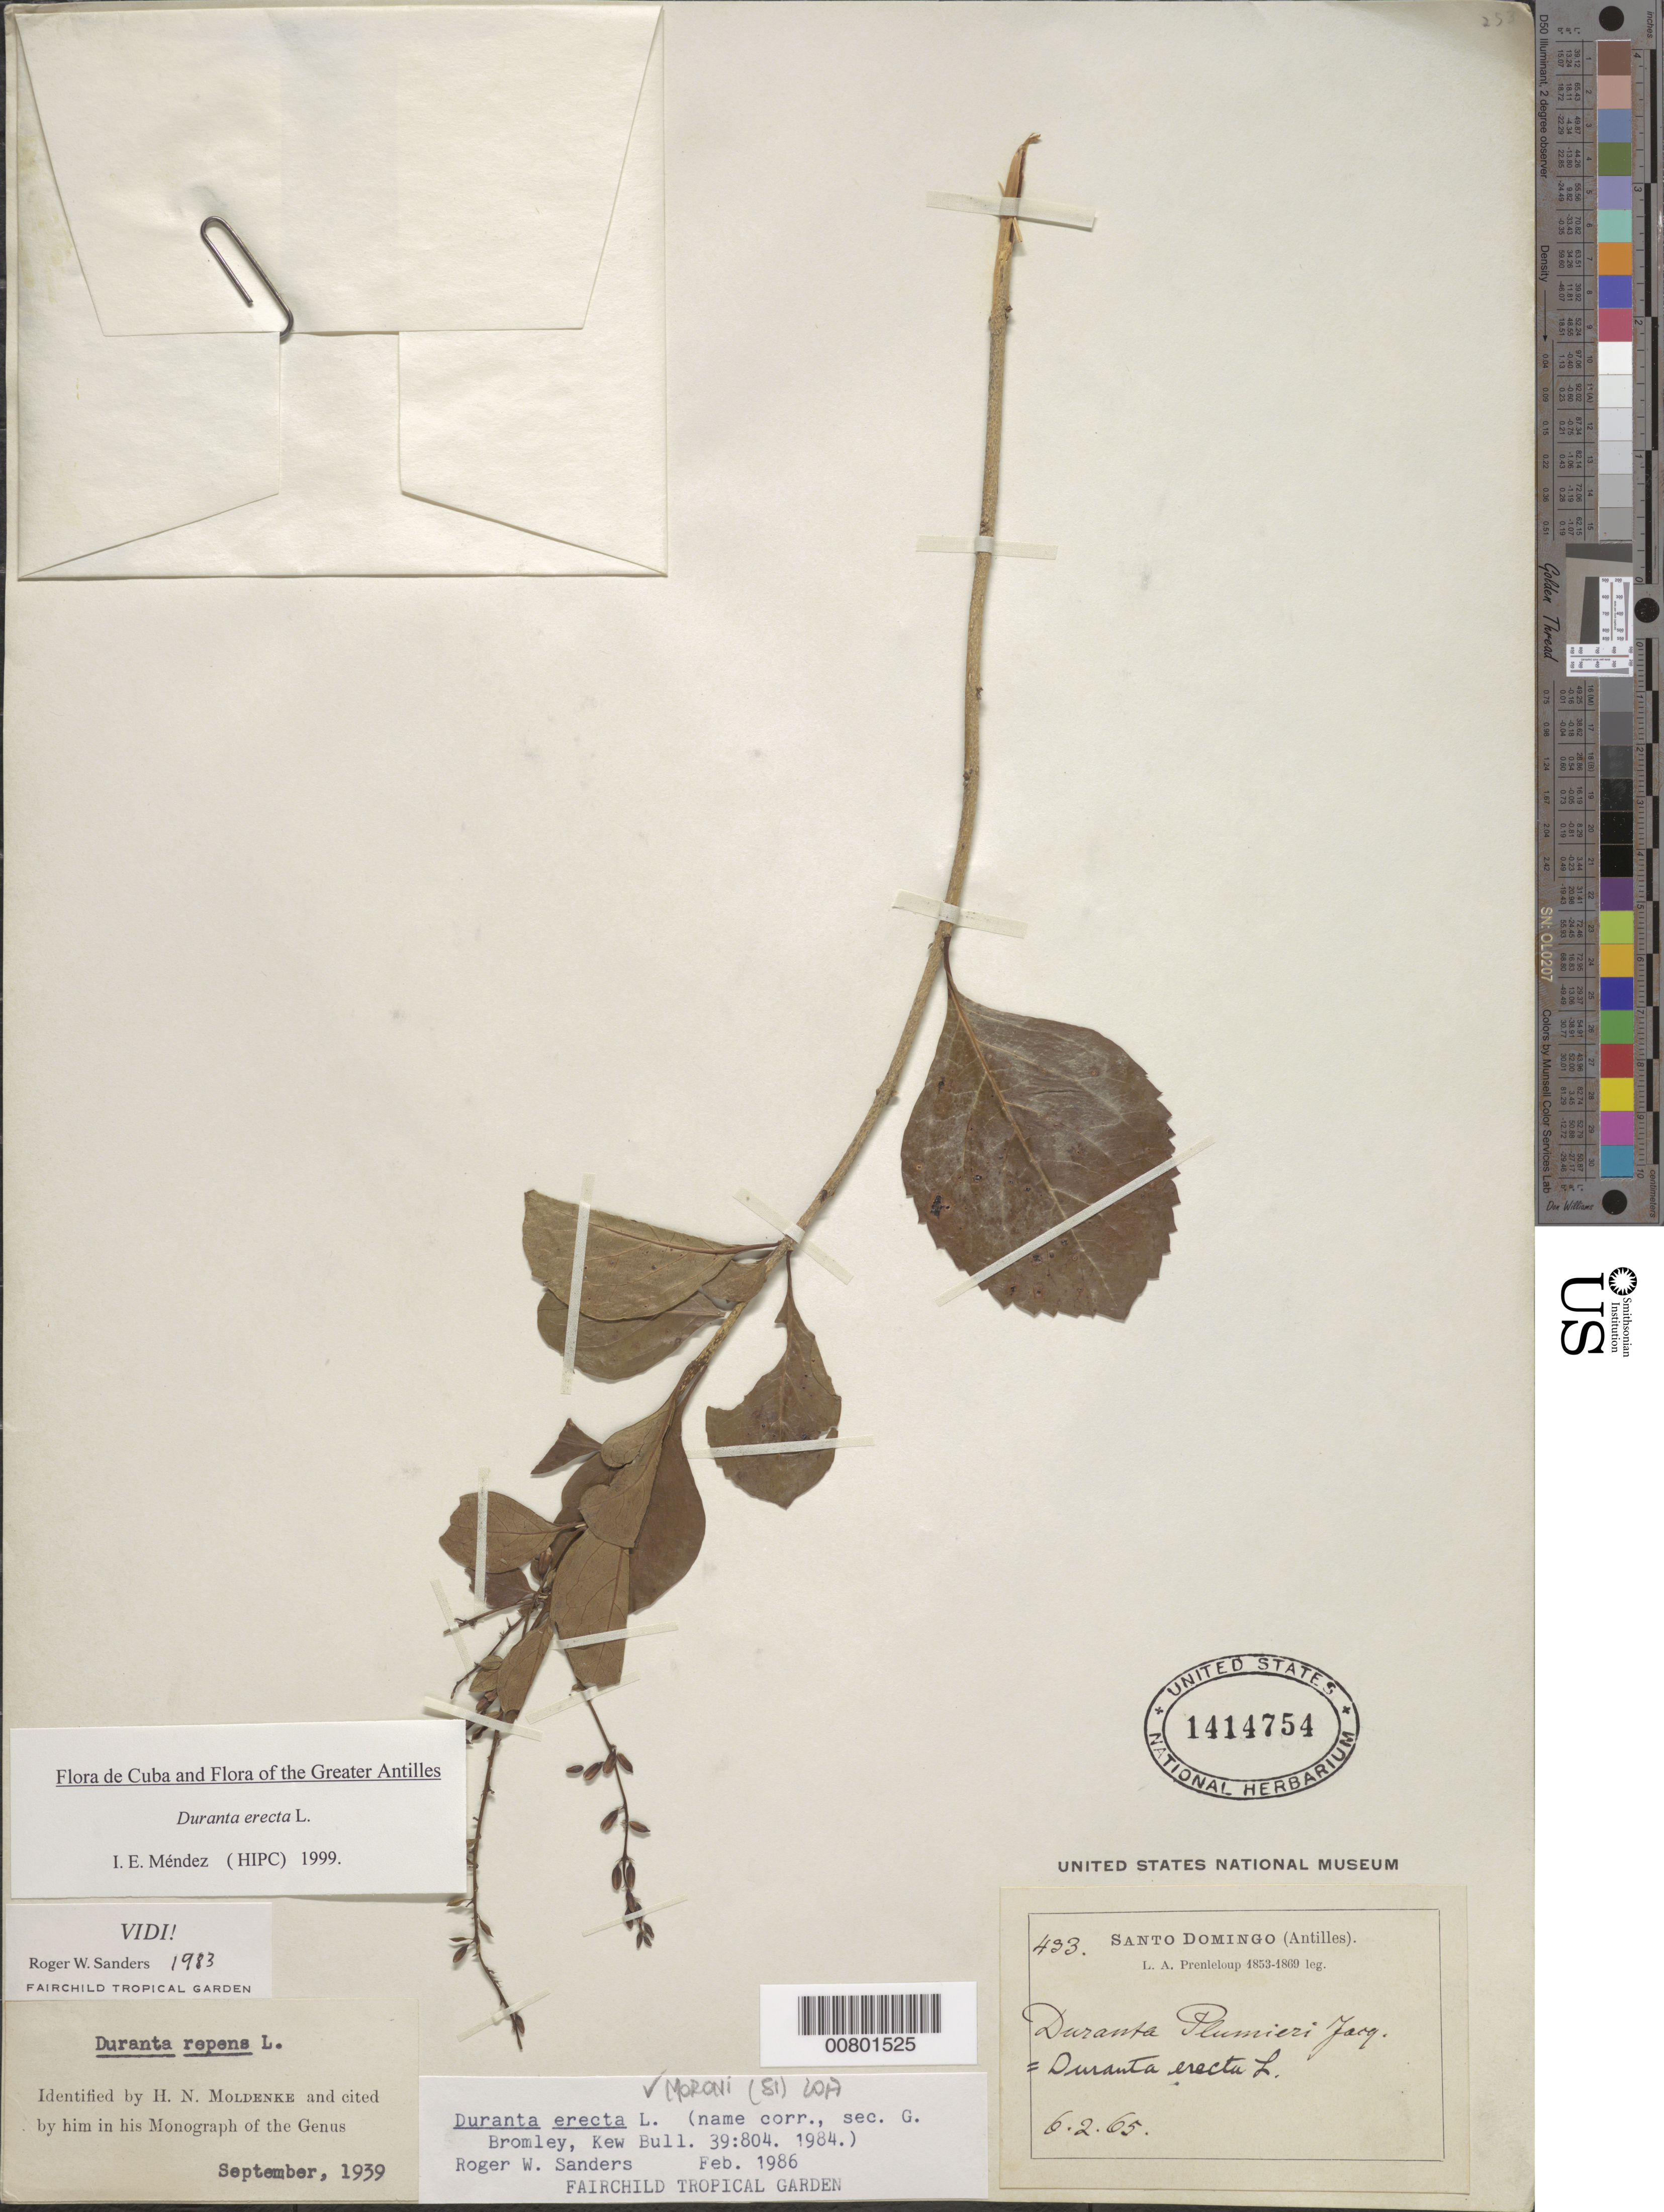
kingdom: Plantae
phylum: Tracheophyta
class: Magnoliopsida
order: Lamiales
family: Verbenaceae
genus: Duranta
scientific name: Duranta erecta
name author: L.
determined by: Méndez, Isidro E., (HIPC)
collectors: L. Prenleloup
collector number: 433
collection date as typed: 06 Feb 1865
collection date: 1865-02-06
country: Dominican Republic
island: Hispaniola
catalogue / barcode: US 1414754